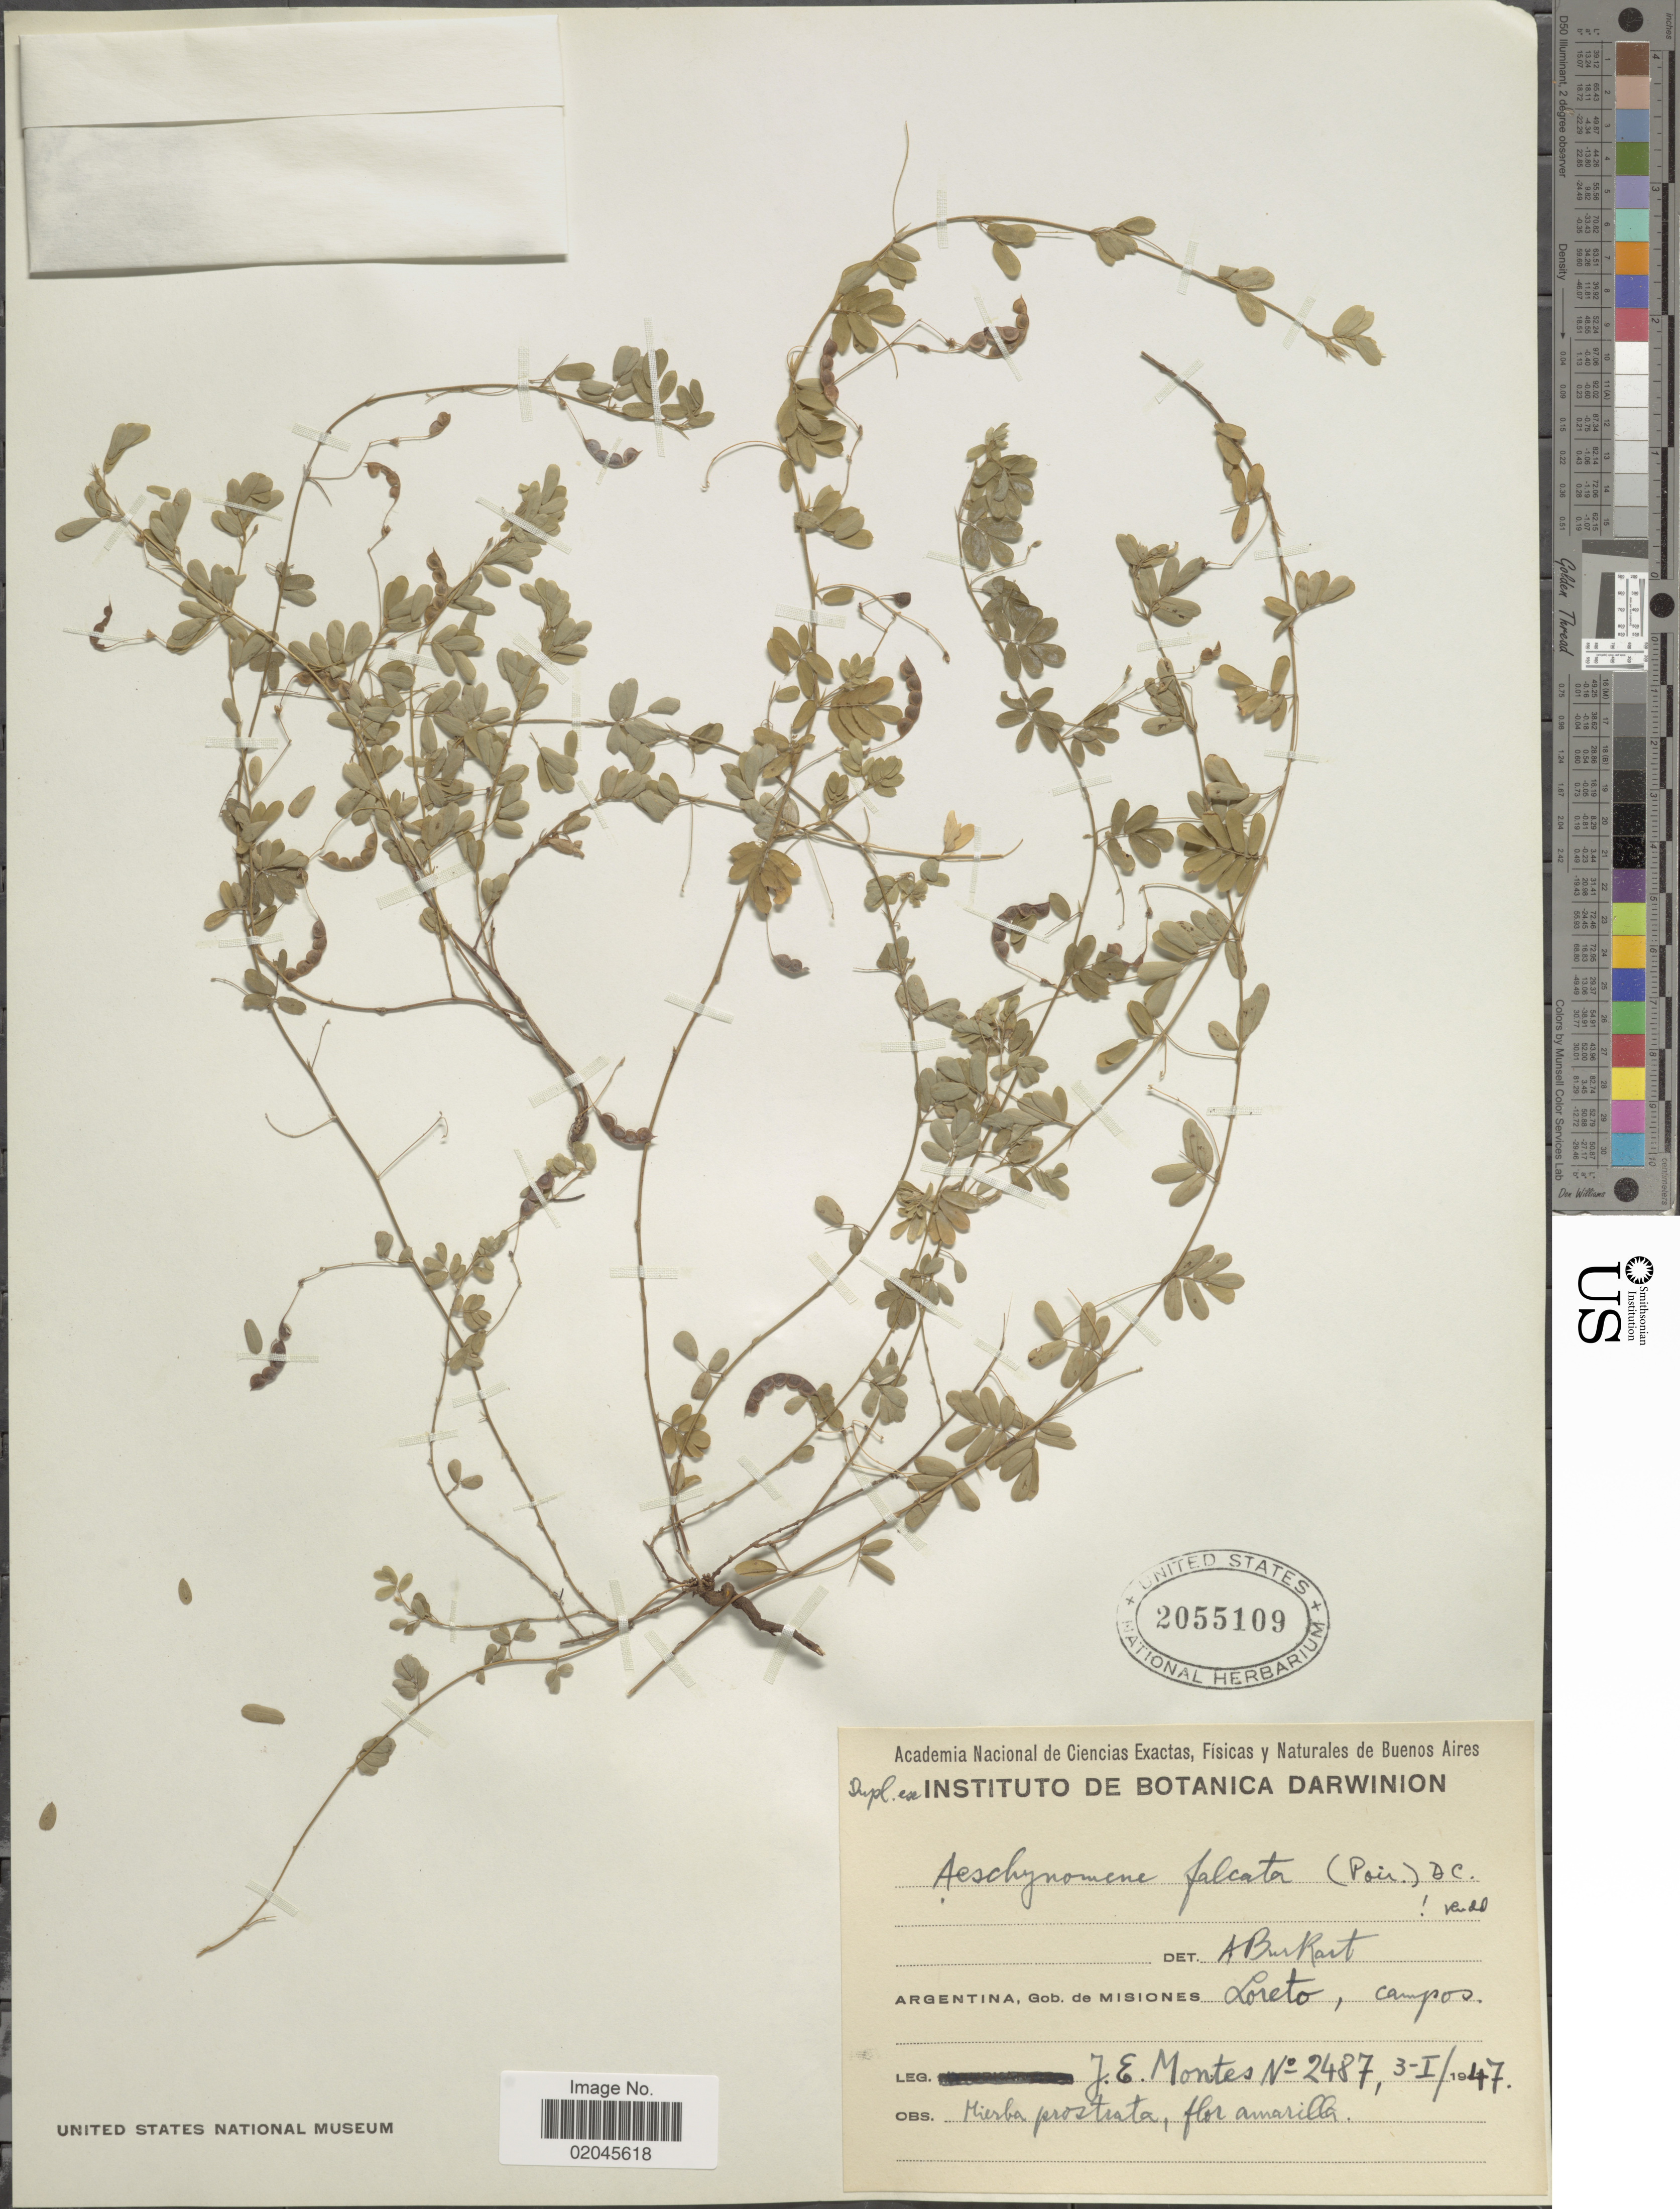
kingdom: Plantae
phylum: Tracheophyta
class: Magnoliopsida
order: Fabales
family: Fabaceae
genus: Aeschynomene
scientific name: Aeschynomene falcata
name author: (Poir.) DC.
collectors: J. E. Montes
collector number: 2487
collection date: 1947-01-03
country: Argentina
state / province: Misiones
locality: Gob. de Misiones, Loreto, campos, hierba prostata.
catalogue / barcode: US 2055109